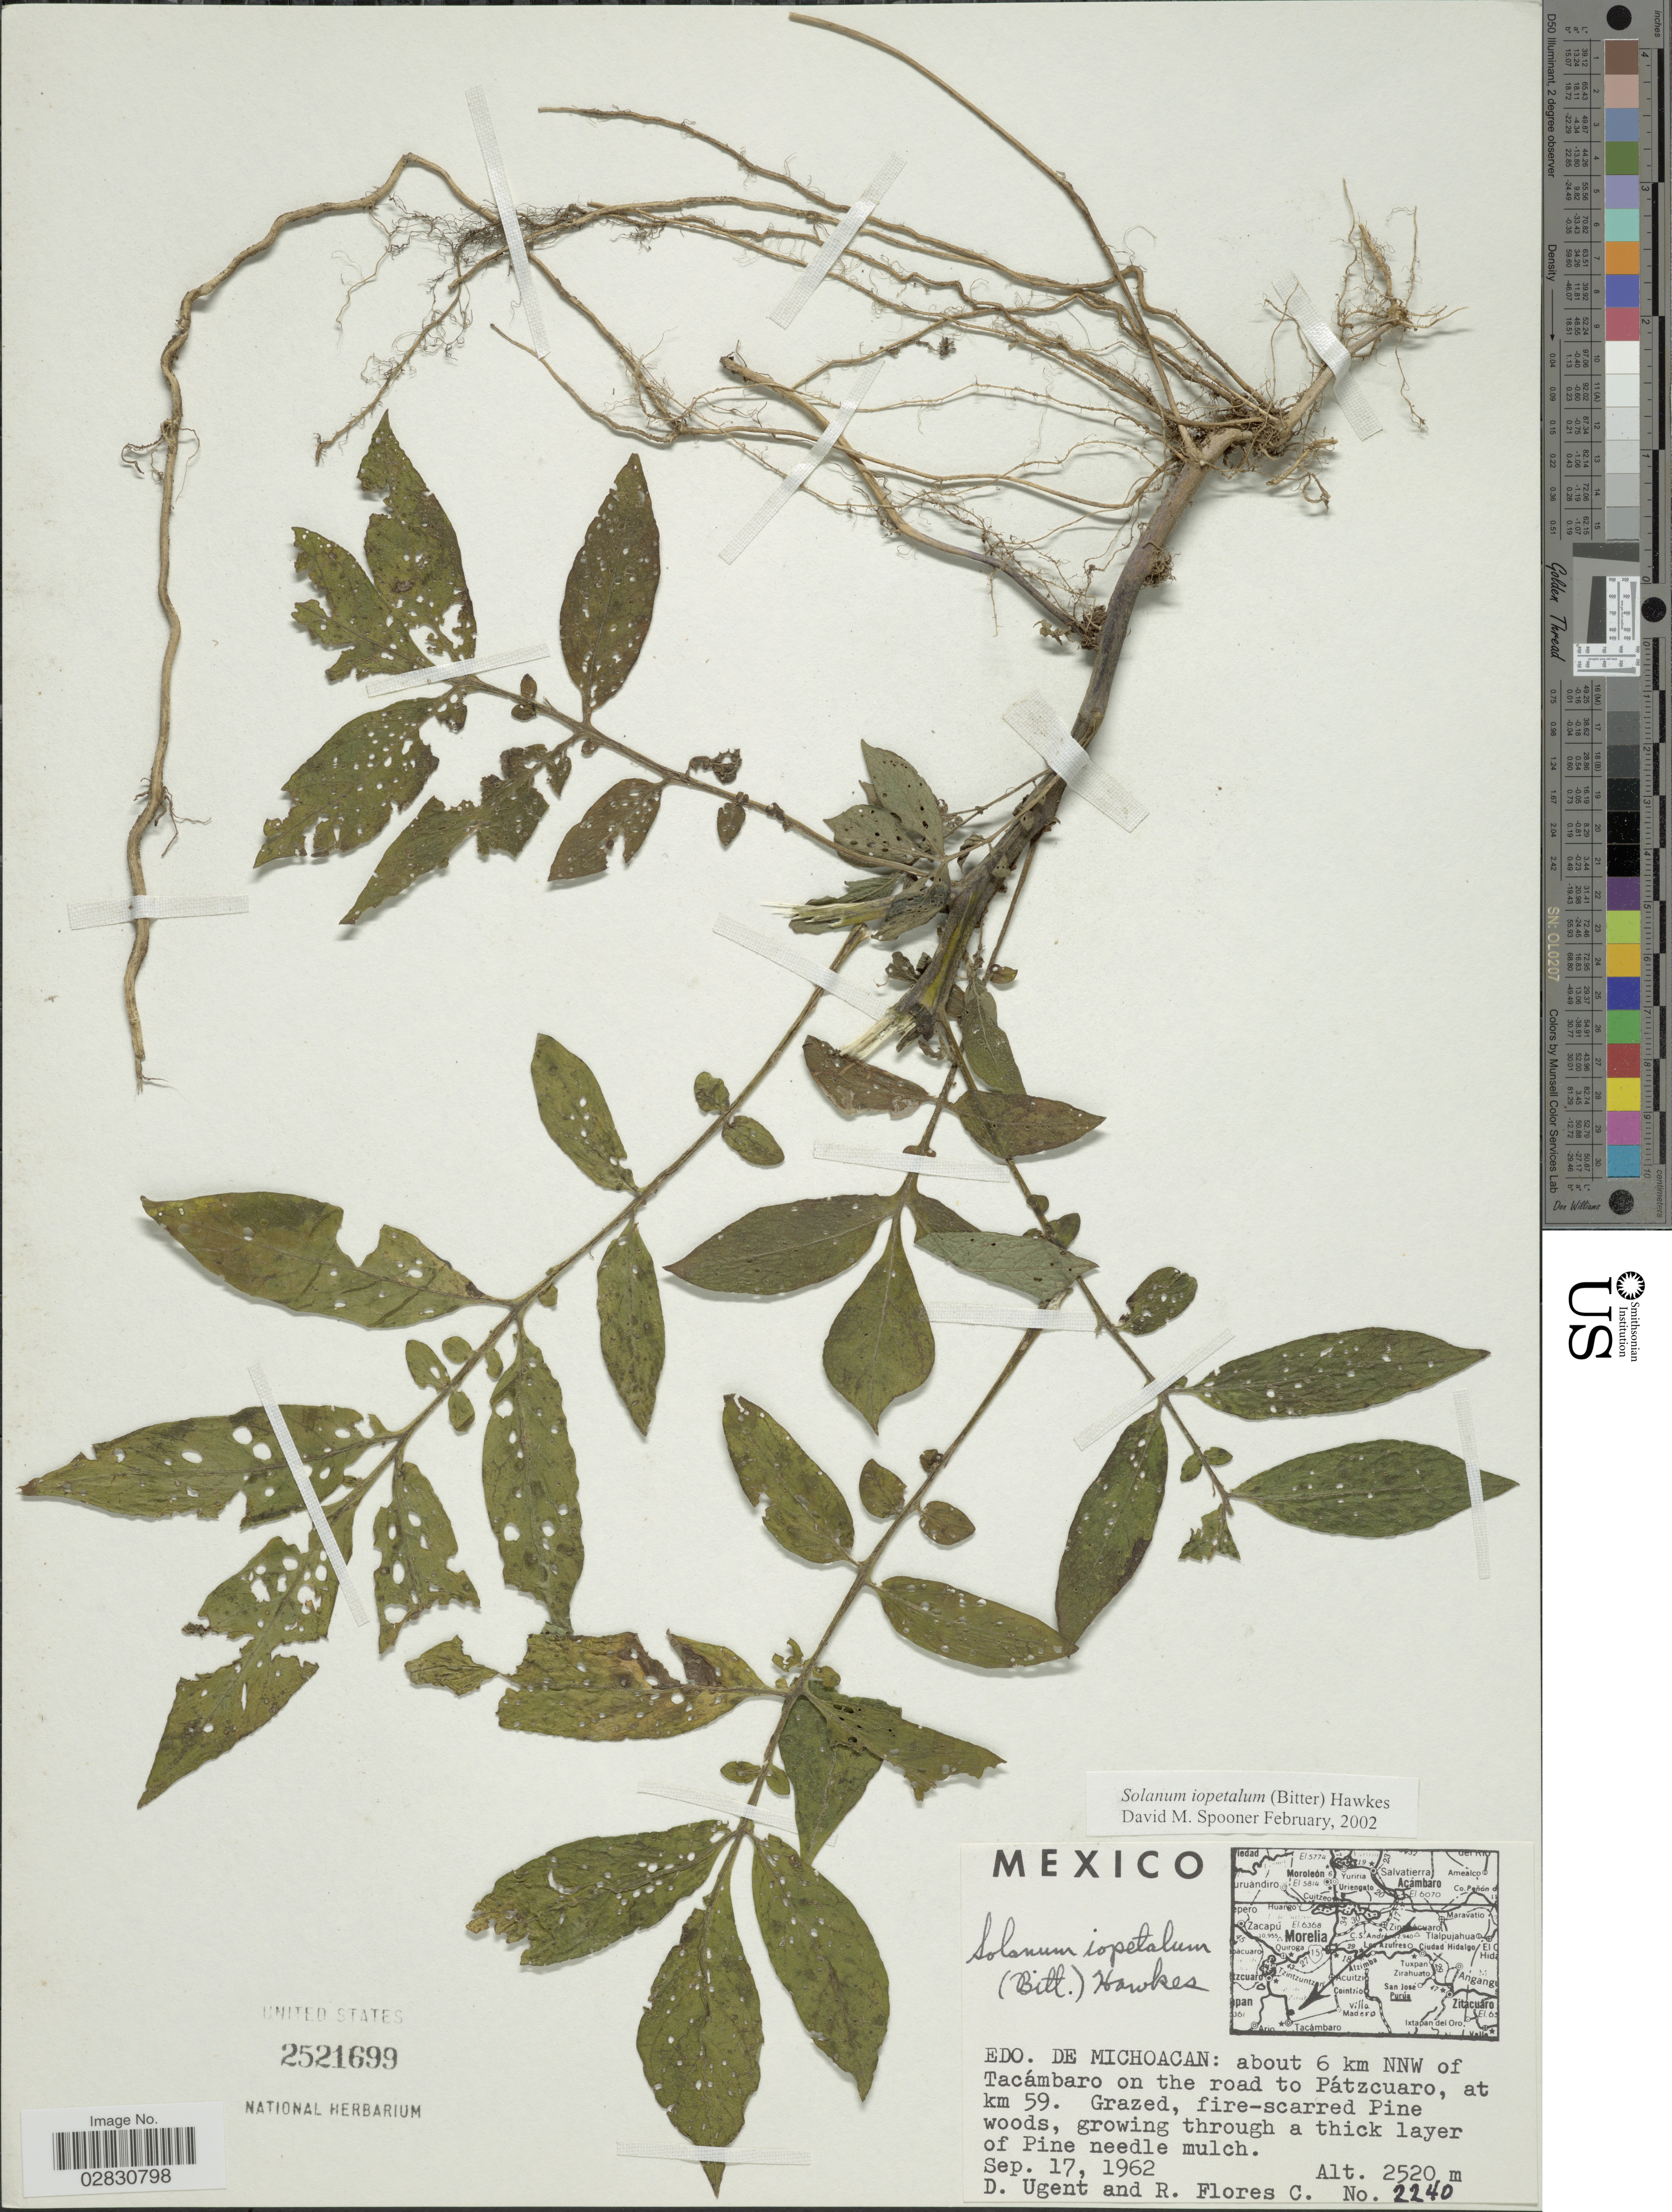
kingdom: Plantae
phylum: Tracheophyta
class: Magnoliopsida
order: Solanales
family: Solanaceae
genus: Solanum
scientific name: Solanum iopetalum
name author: (Bitter) Hawkes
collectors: D. Ugent & R. Flores-C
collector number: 2240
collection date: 1962-09-17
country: Mexico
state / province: Michoacán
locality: Edo. De Michoacan: about 6 km NNW of Tacámbaro on the road to Pátzcuaro, at km. 59.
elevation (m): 2520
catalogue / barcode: US 2521699